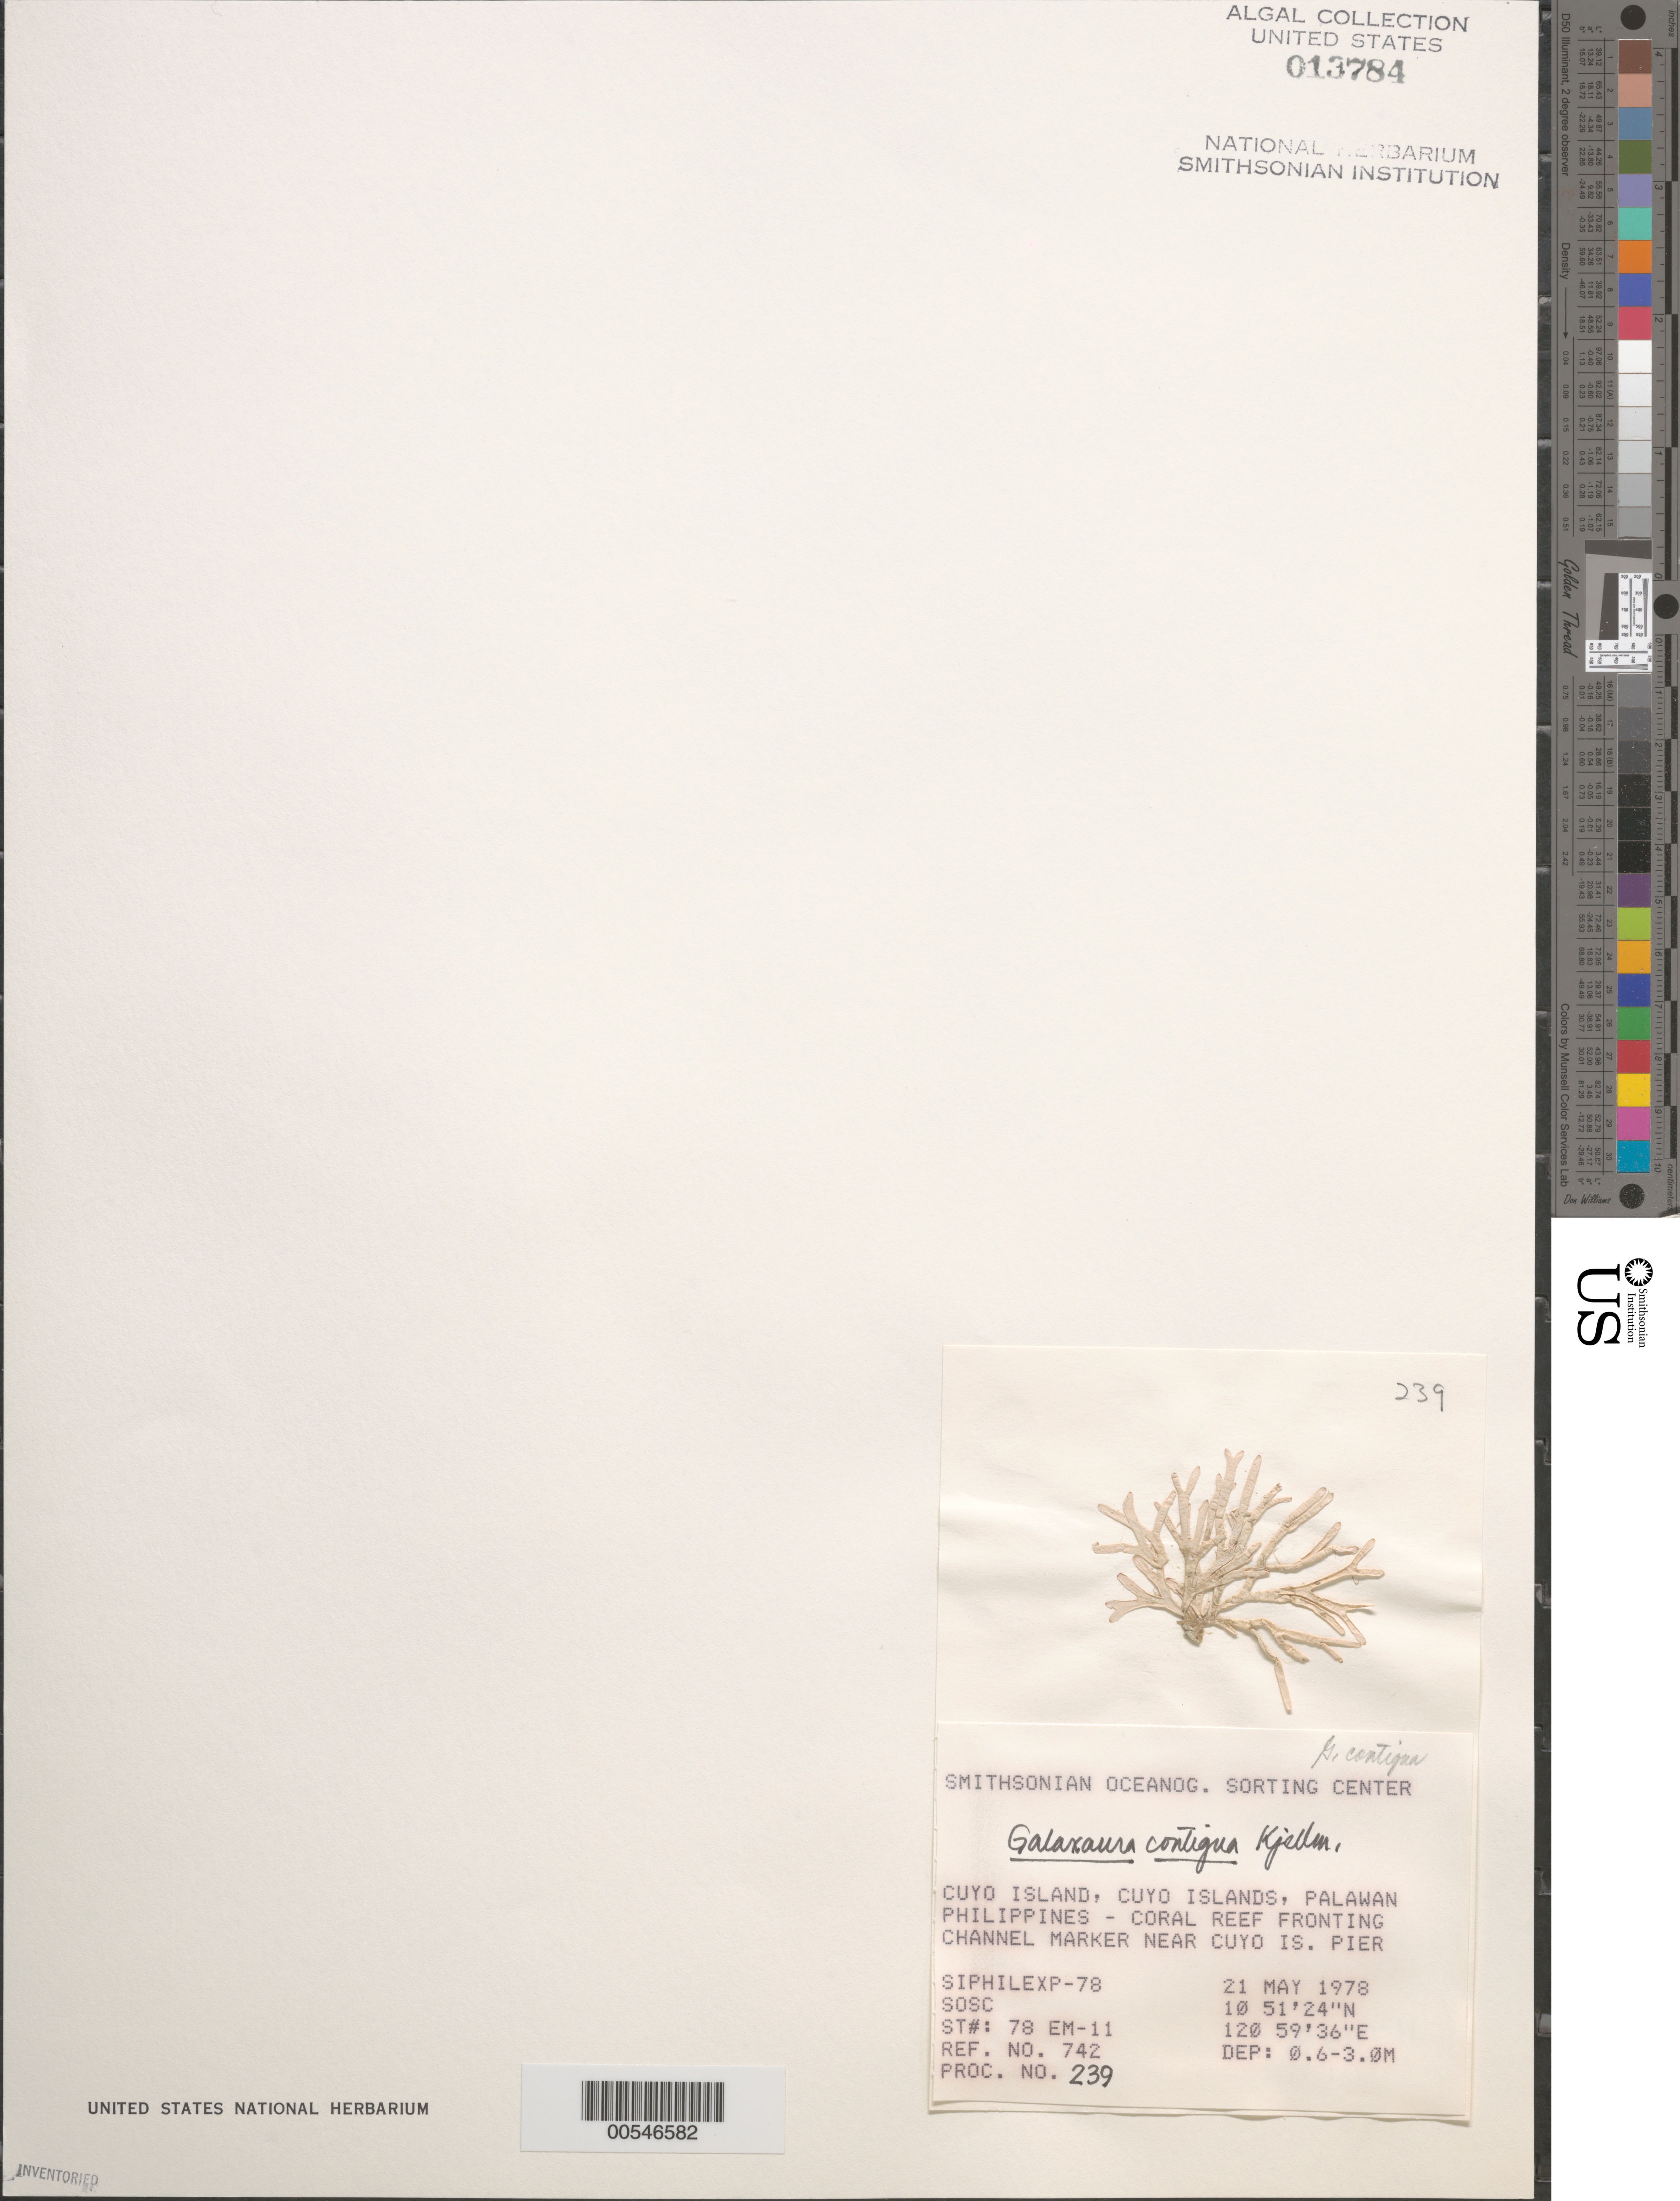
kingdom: Plantae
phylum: Rhodophyta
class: Florideophyceae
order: Nemaliales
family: Galaxauraceae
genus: Galaxaura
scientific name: Galaxaura contigua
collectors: SOSC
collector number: Station 78 EM-11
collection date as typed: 21 May 1978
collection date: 1978-05-21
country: Philippines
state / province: Mimaropa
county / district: Palawan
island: Cuyo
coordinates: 10 51' 24" N, 120 59' 36" E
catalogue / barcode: US 13784